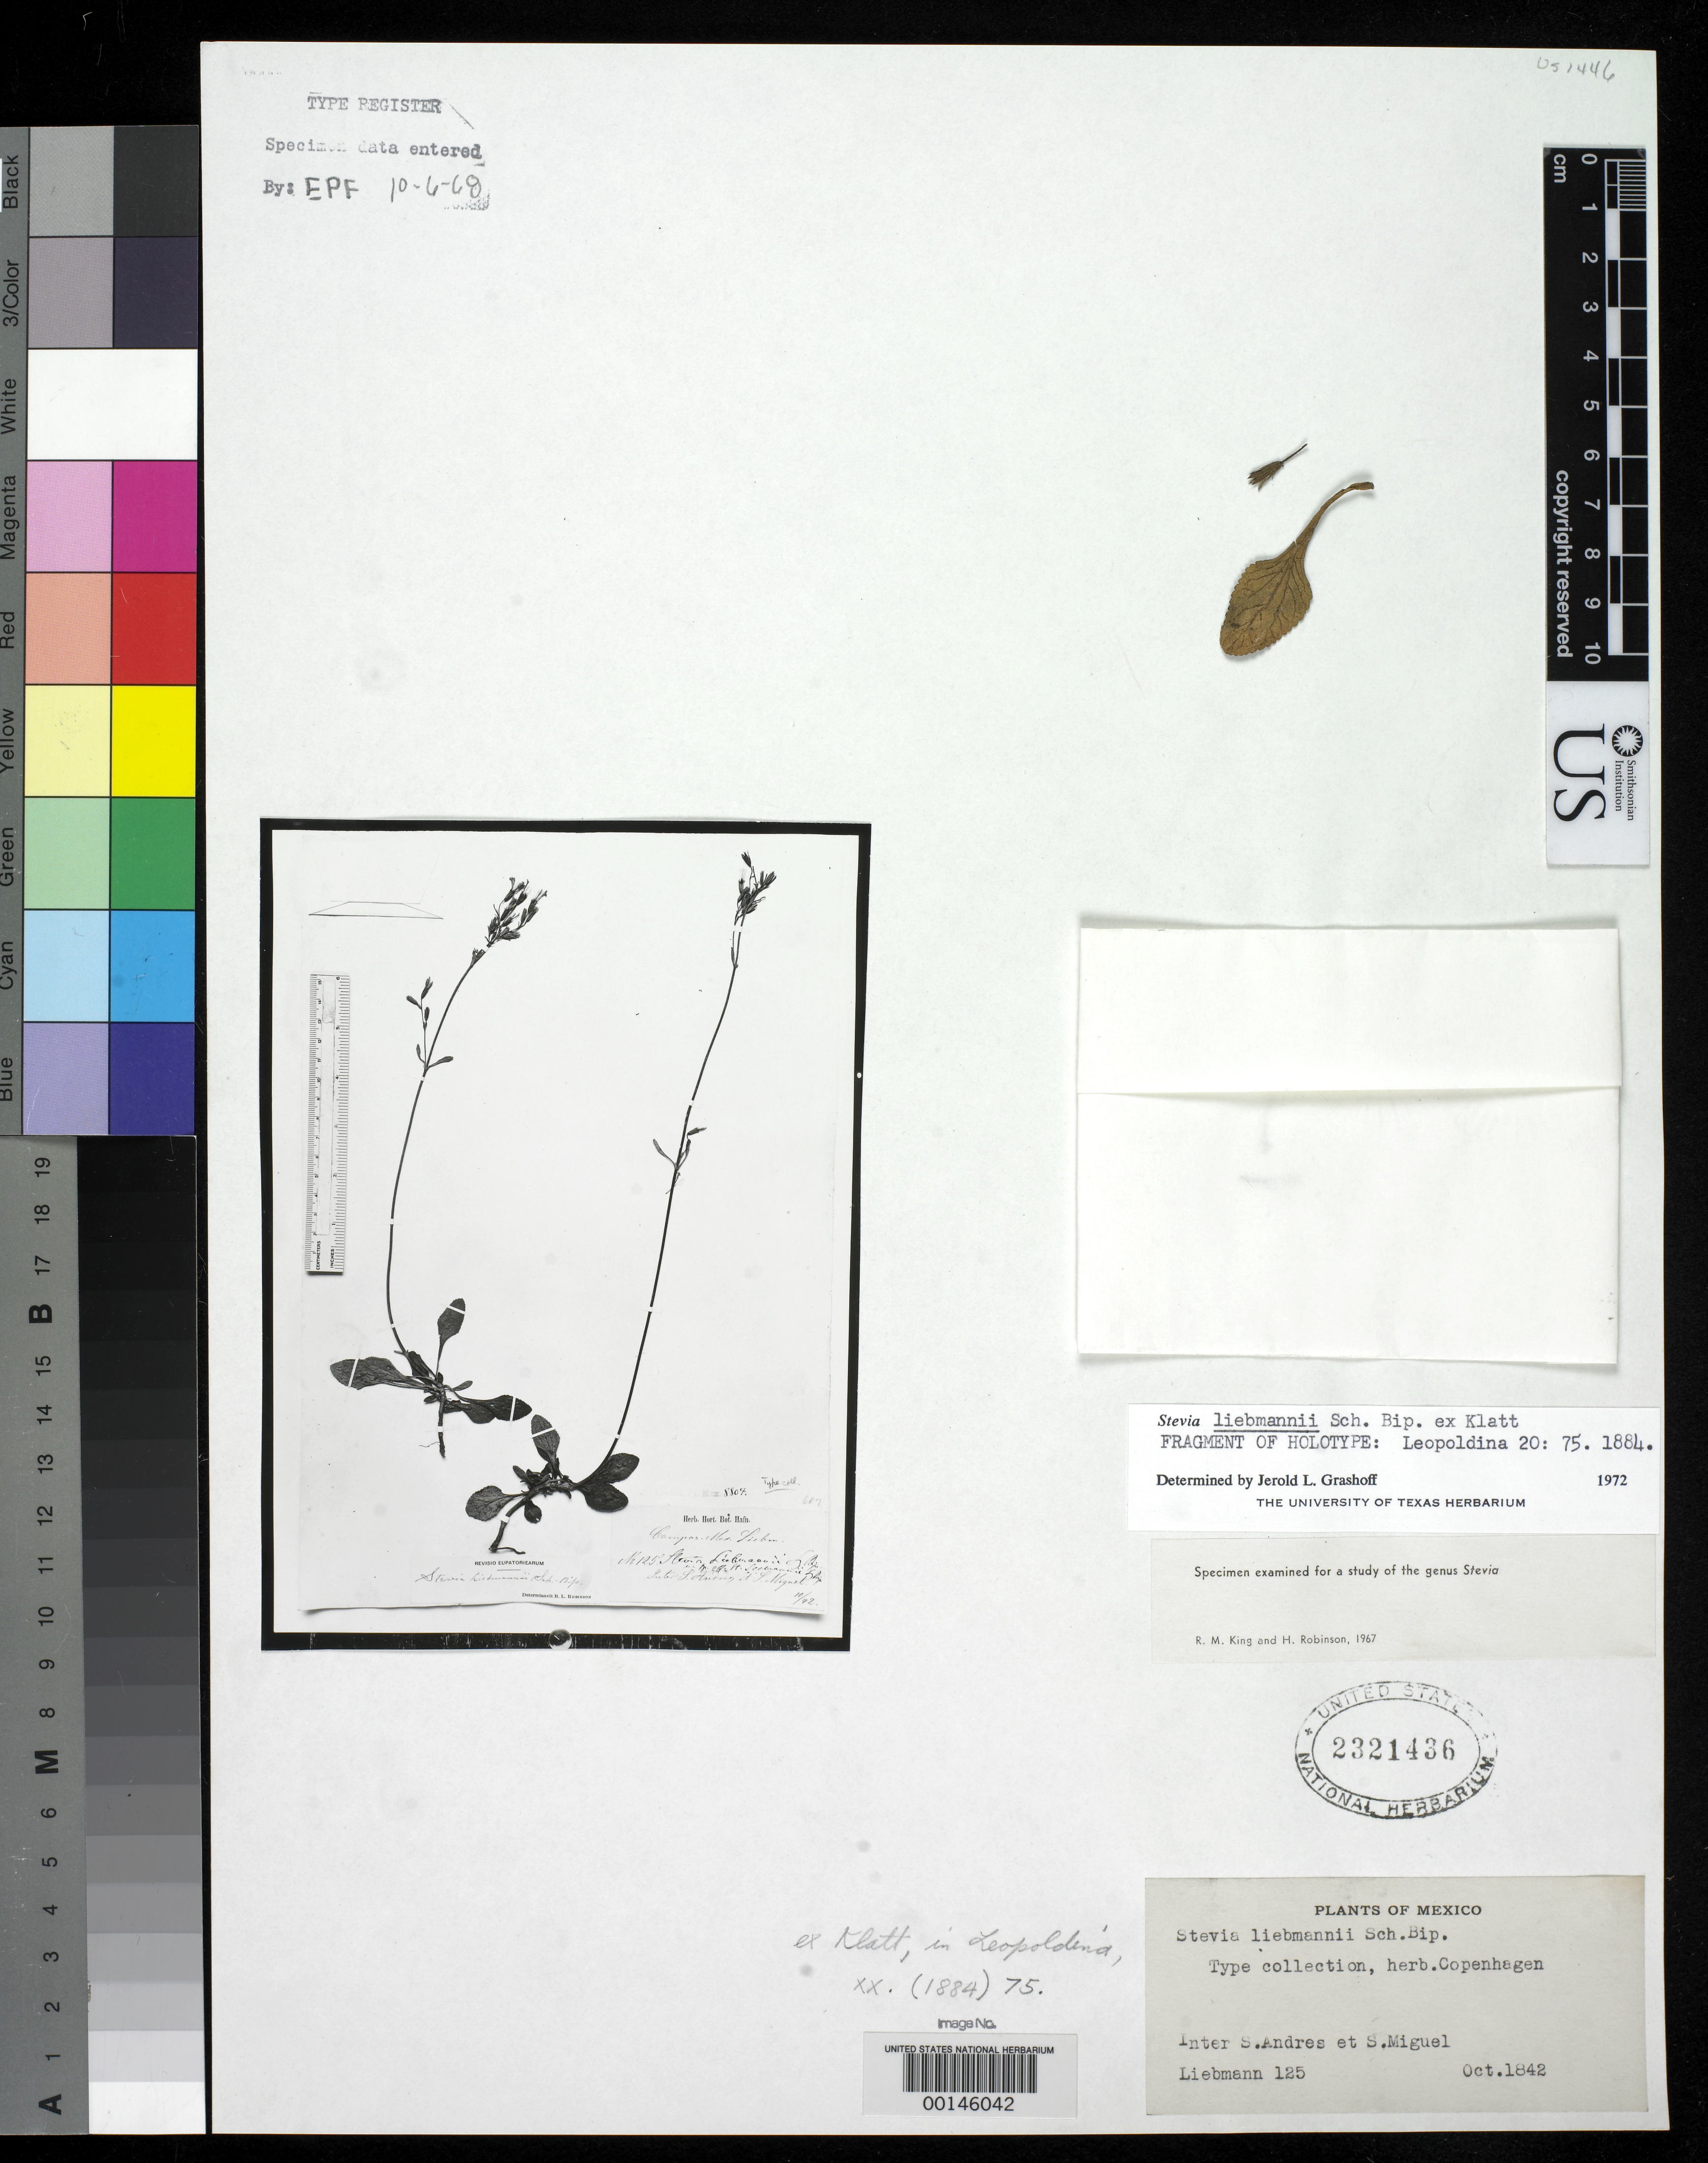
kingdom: Plantae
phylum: Tracheophyta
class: Magnoliopsida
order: Asterales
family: Asteraceae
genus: Stevia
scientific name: Stevia liebmannii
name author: Sch. Bip. ex Klatt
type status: Type Fragment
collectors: F. M. Liebmann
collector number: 125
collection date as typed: Oct 1842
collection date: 1842-10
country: Mexico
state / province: Guanajuato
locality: S. Andres at San Miguel.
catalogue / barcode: US 2321436